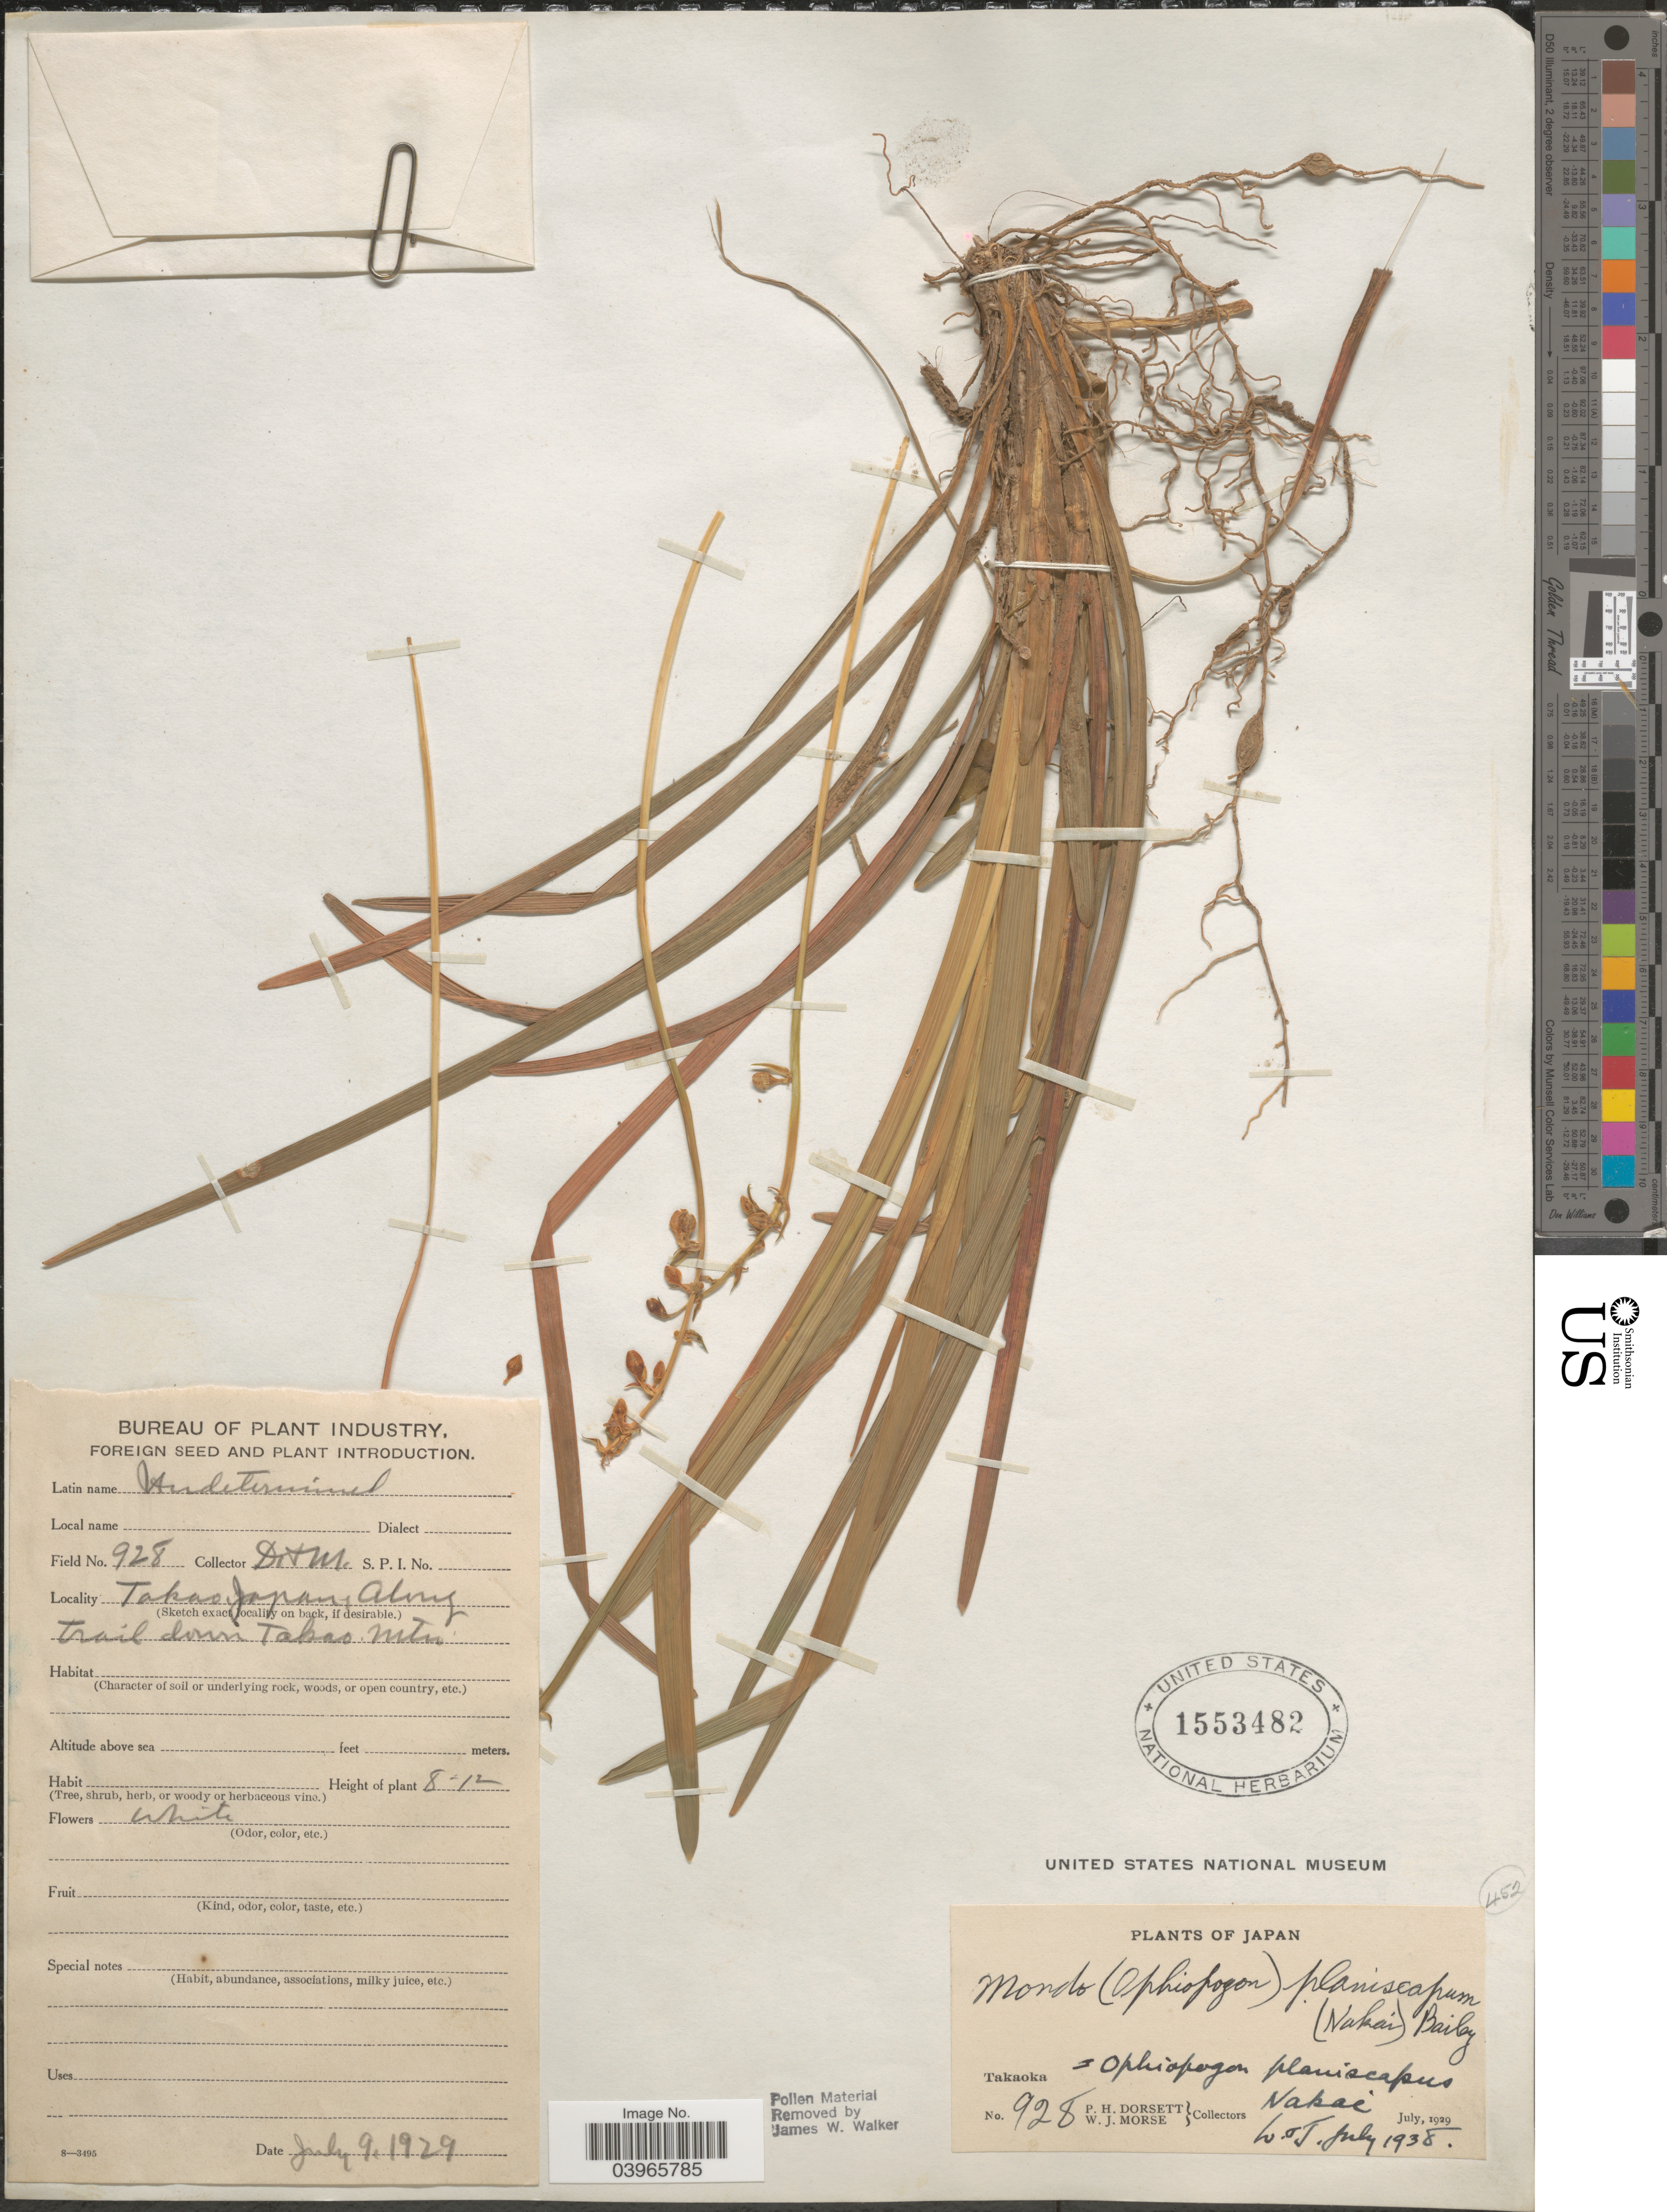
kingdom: Plantae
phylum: Tracheophyta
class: Liliopsida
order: Asparagales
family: Asparagaceae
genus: Ophiopogon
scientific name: Ophiopogon planiscapus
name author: Nakai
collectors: P. H. Dorsett & W. J. Morse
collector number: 928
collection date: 1929-07-09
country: Japan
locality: Takao, along trail down Takao Mtn. Takaoka.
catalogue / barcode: US 1553482